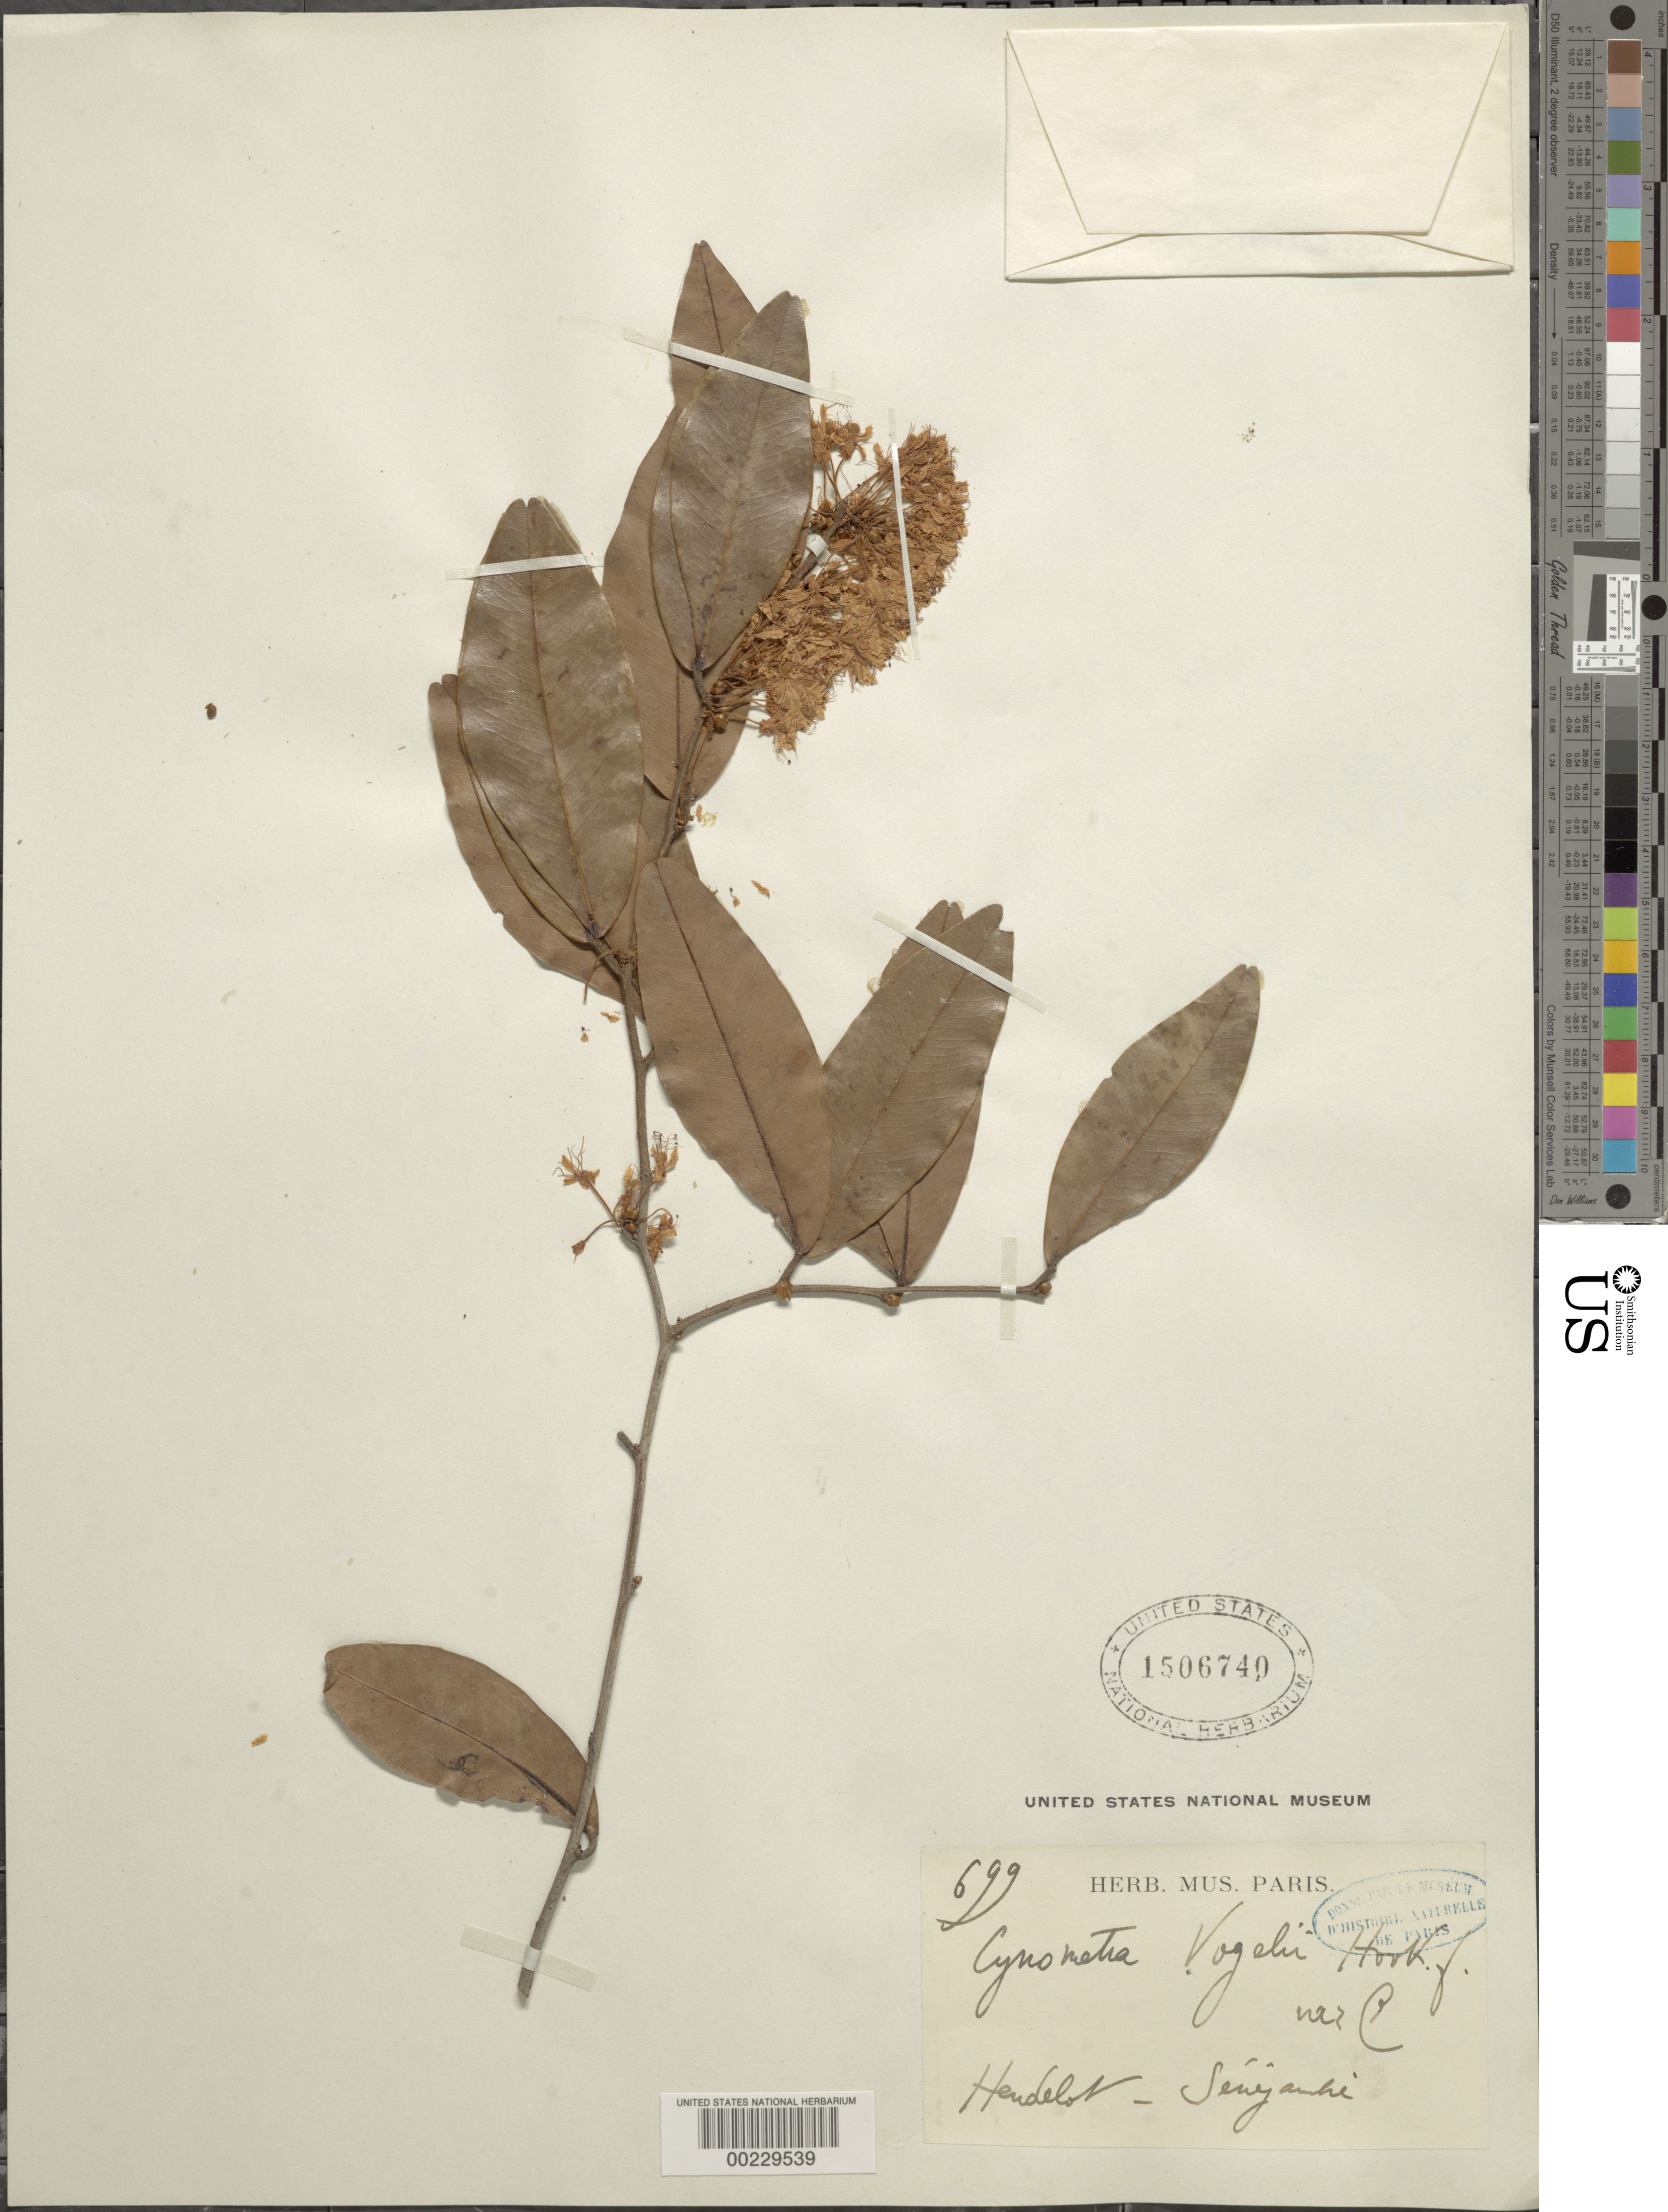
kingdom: Plantae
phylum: Tracheophyta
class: Magnoliopsida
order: Fabales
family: Fabaceae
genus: Cynometra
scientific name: Cynometra vogelii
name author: Hook. f.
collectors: -. Hendelot & -. Sinejamhi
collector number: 699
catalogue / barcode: US 1506740